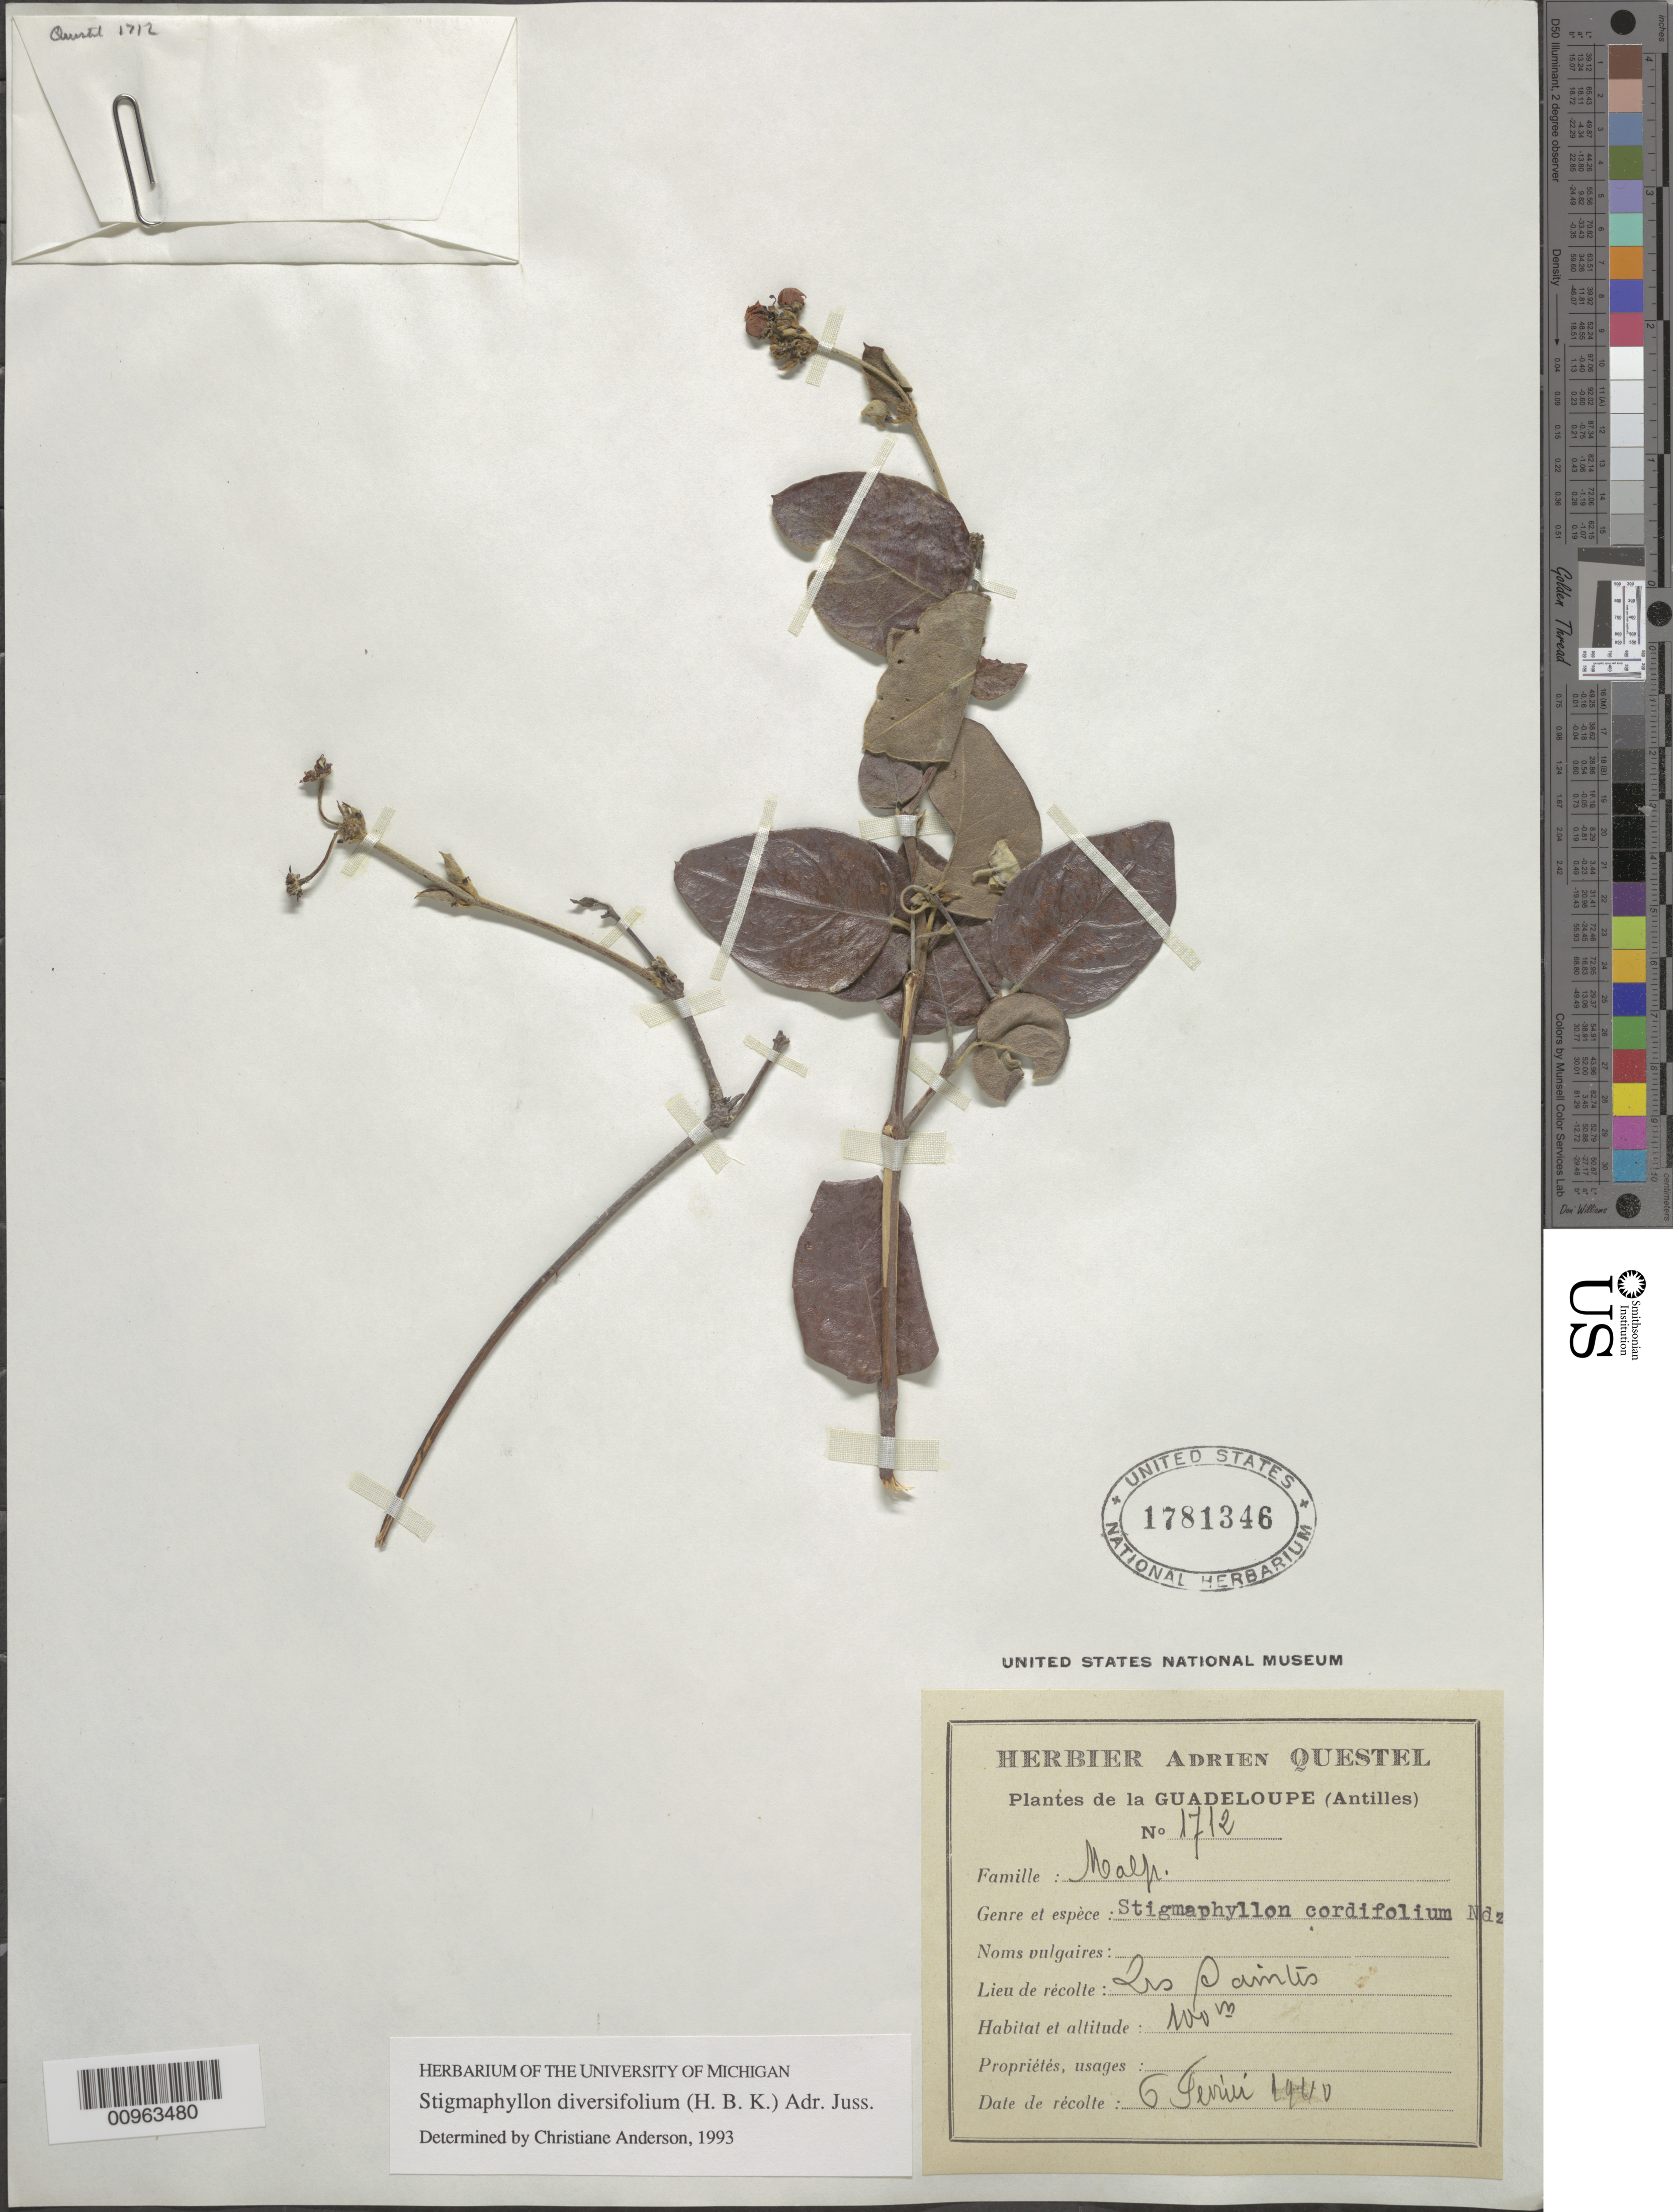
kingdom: Plantae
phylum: Tracheophyta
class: Magnoliopsida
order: Malpighiales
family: Malpighiaceae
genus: Stigmaphyllon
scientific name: Stigmaphyllon diversifolium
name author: (Kunth) A. Juss.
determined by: Anderson, C.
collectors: A. Questel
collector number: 1712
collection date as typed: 06 Feb 1940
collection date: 1940-02-06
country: Guadeloupe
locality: Les Saintes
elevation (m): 100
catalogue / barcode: US 1781346